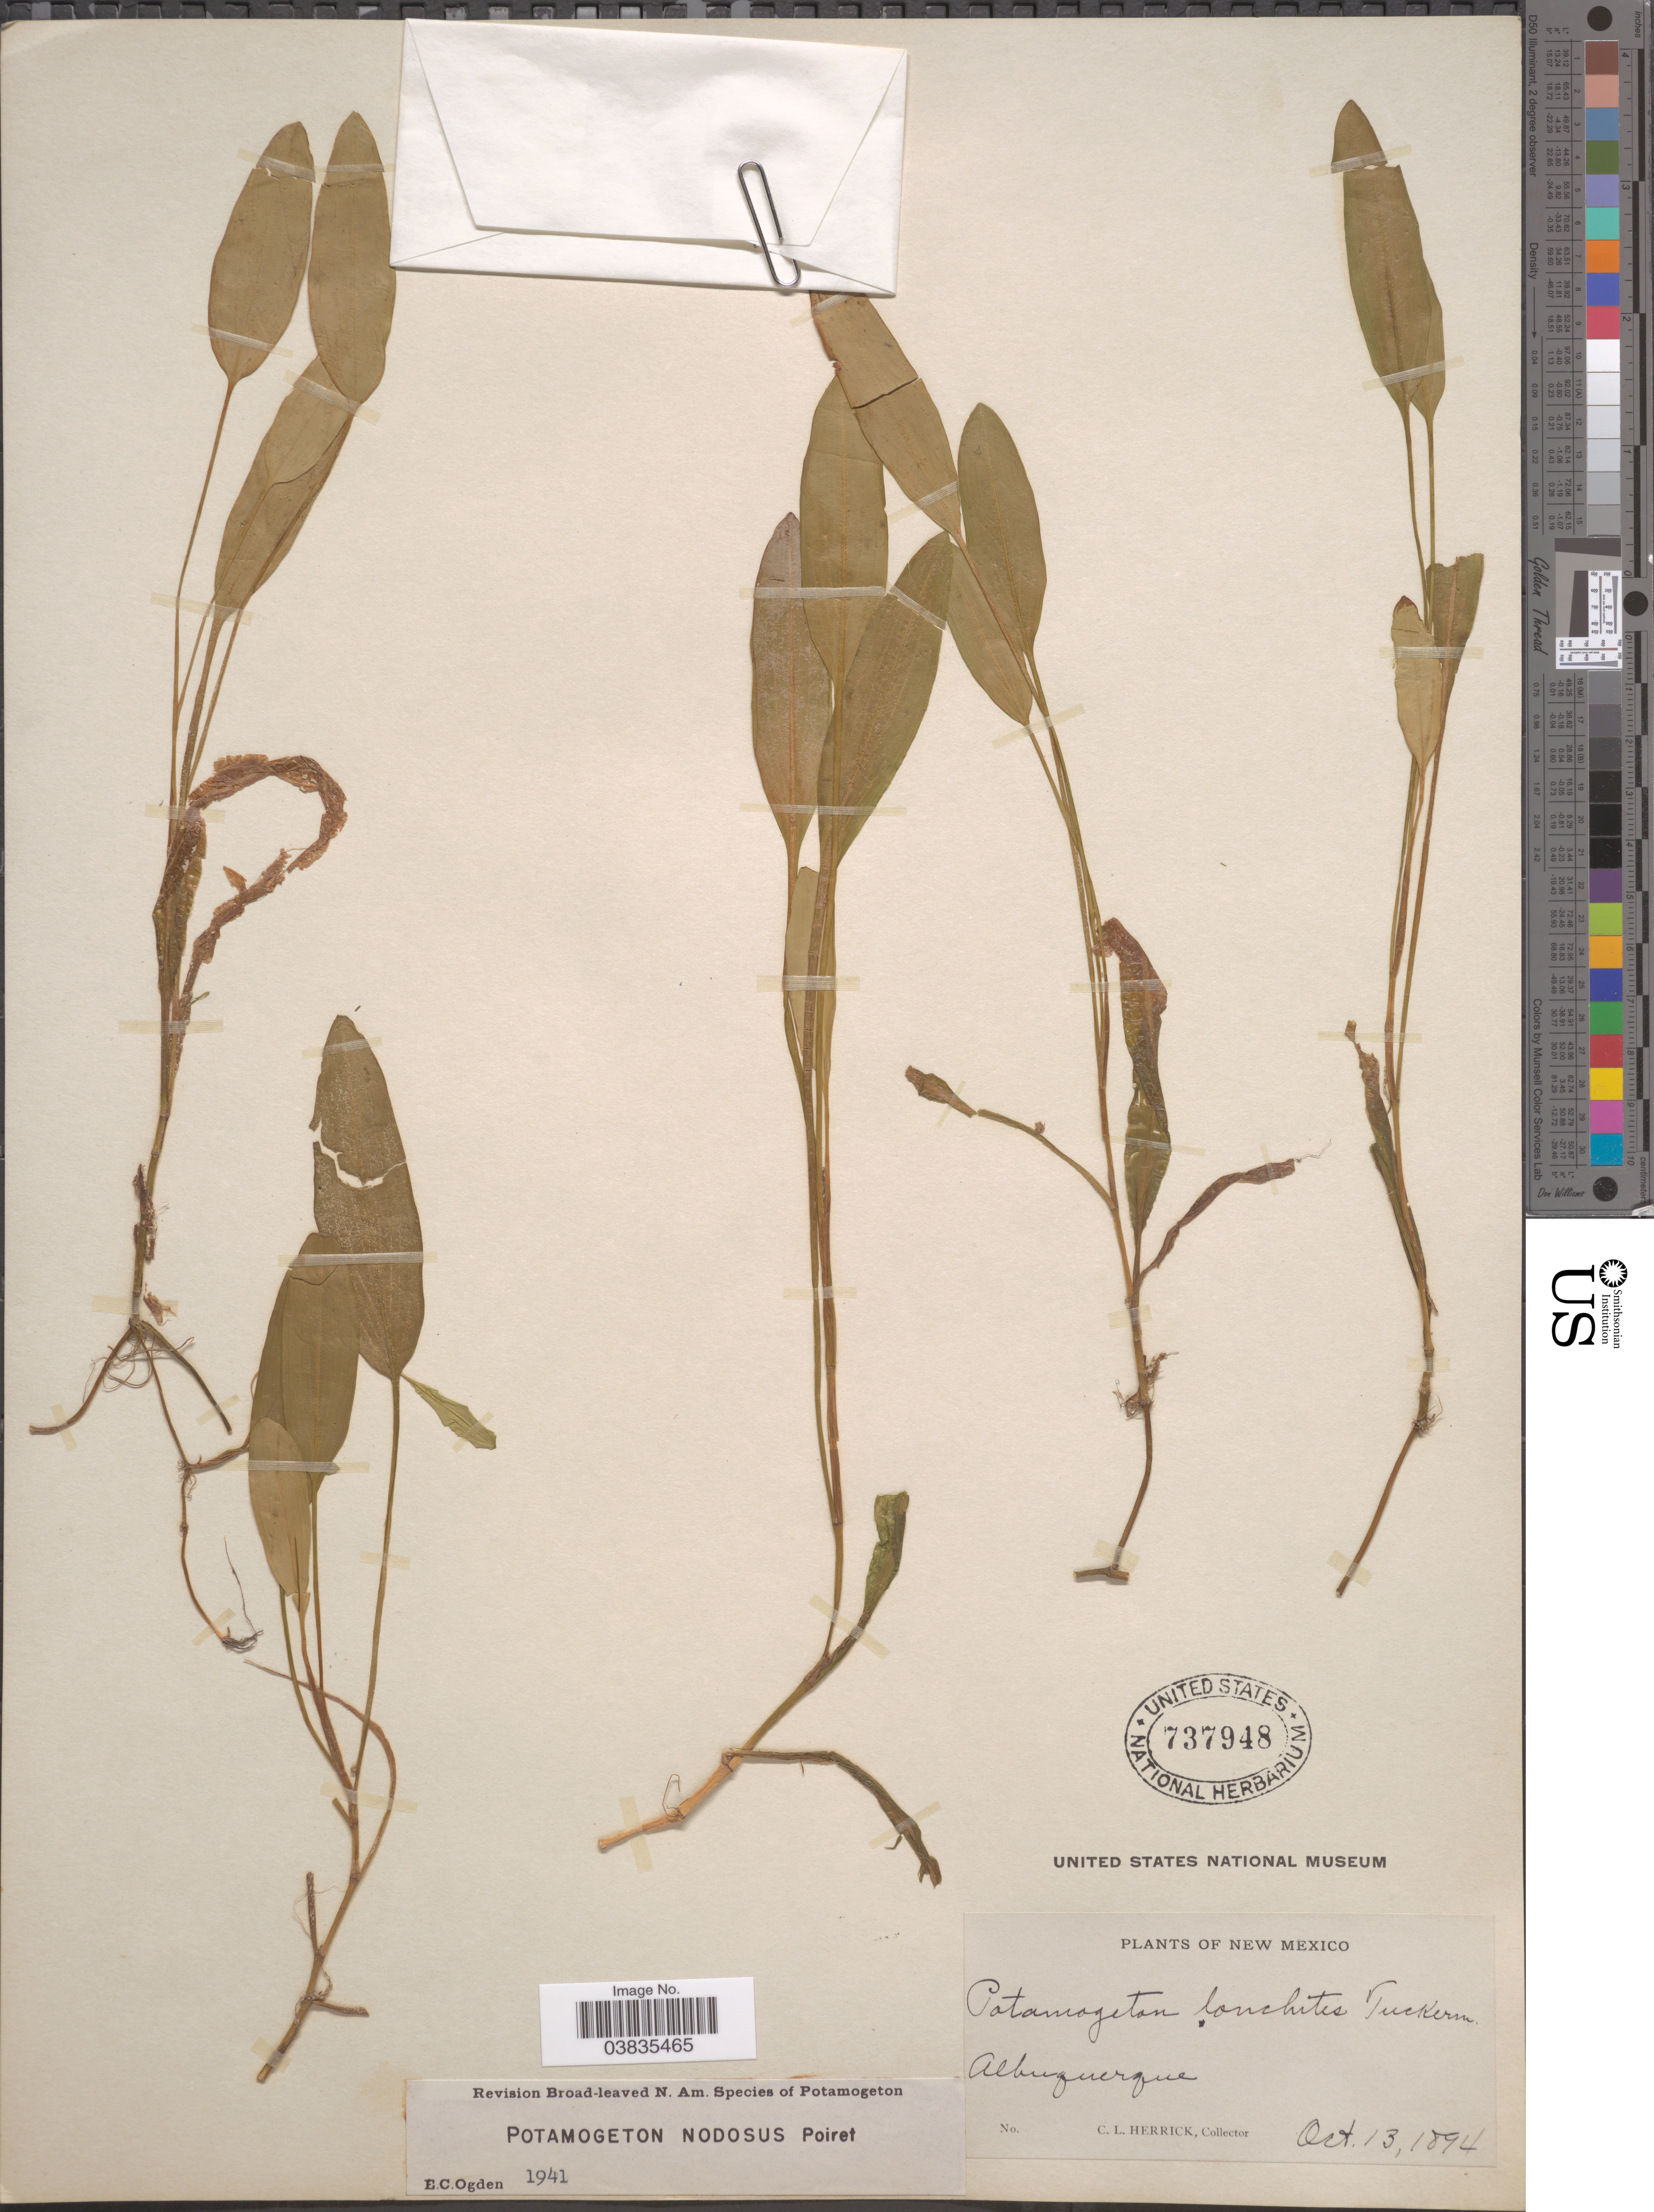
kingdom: Plantae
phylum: Tracheophyta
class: Liliopsida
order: Alismatales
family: Potamogetonaceae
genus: Potamogeton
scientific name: Potamogeton nodosus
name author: Poir.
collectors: C. Herrick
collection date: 1894-10-13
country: United States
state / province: New Mexico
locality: Albuquerque.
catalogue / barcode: US 737948